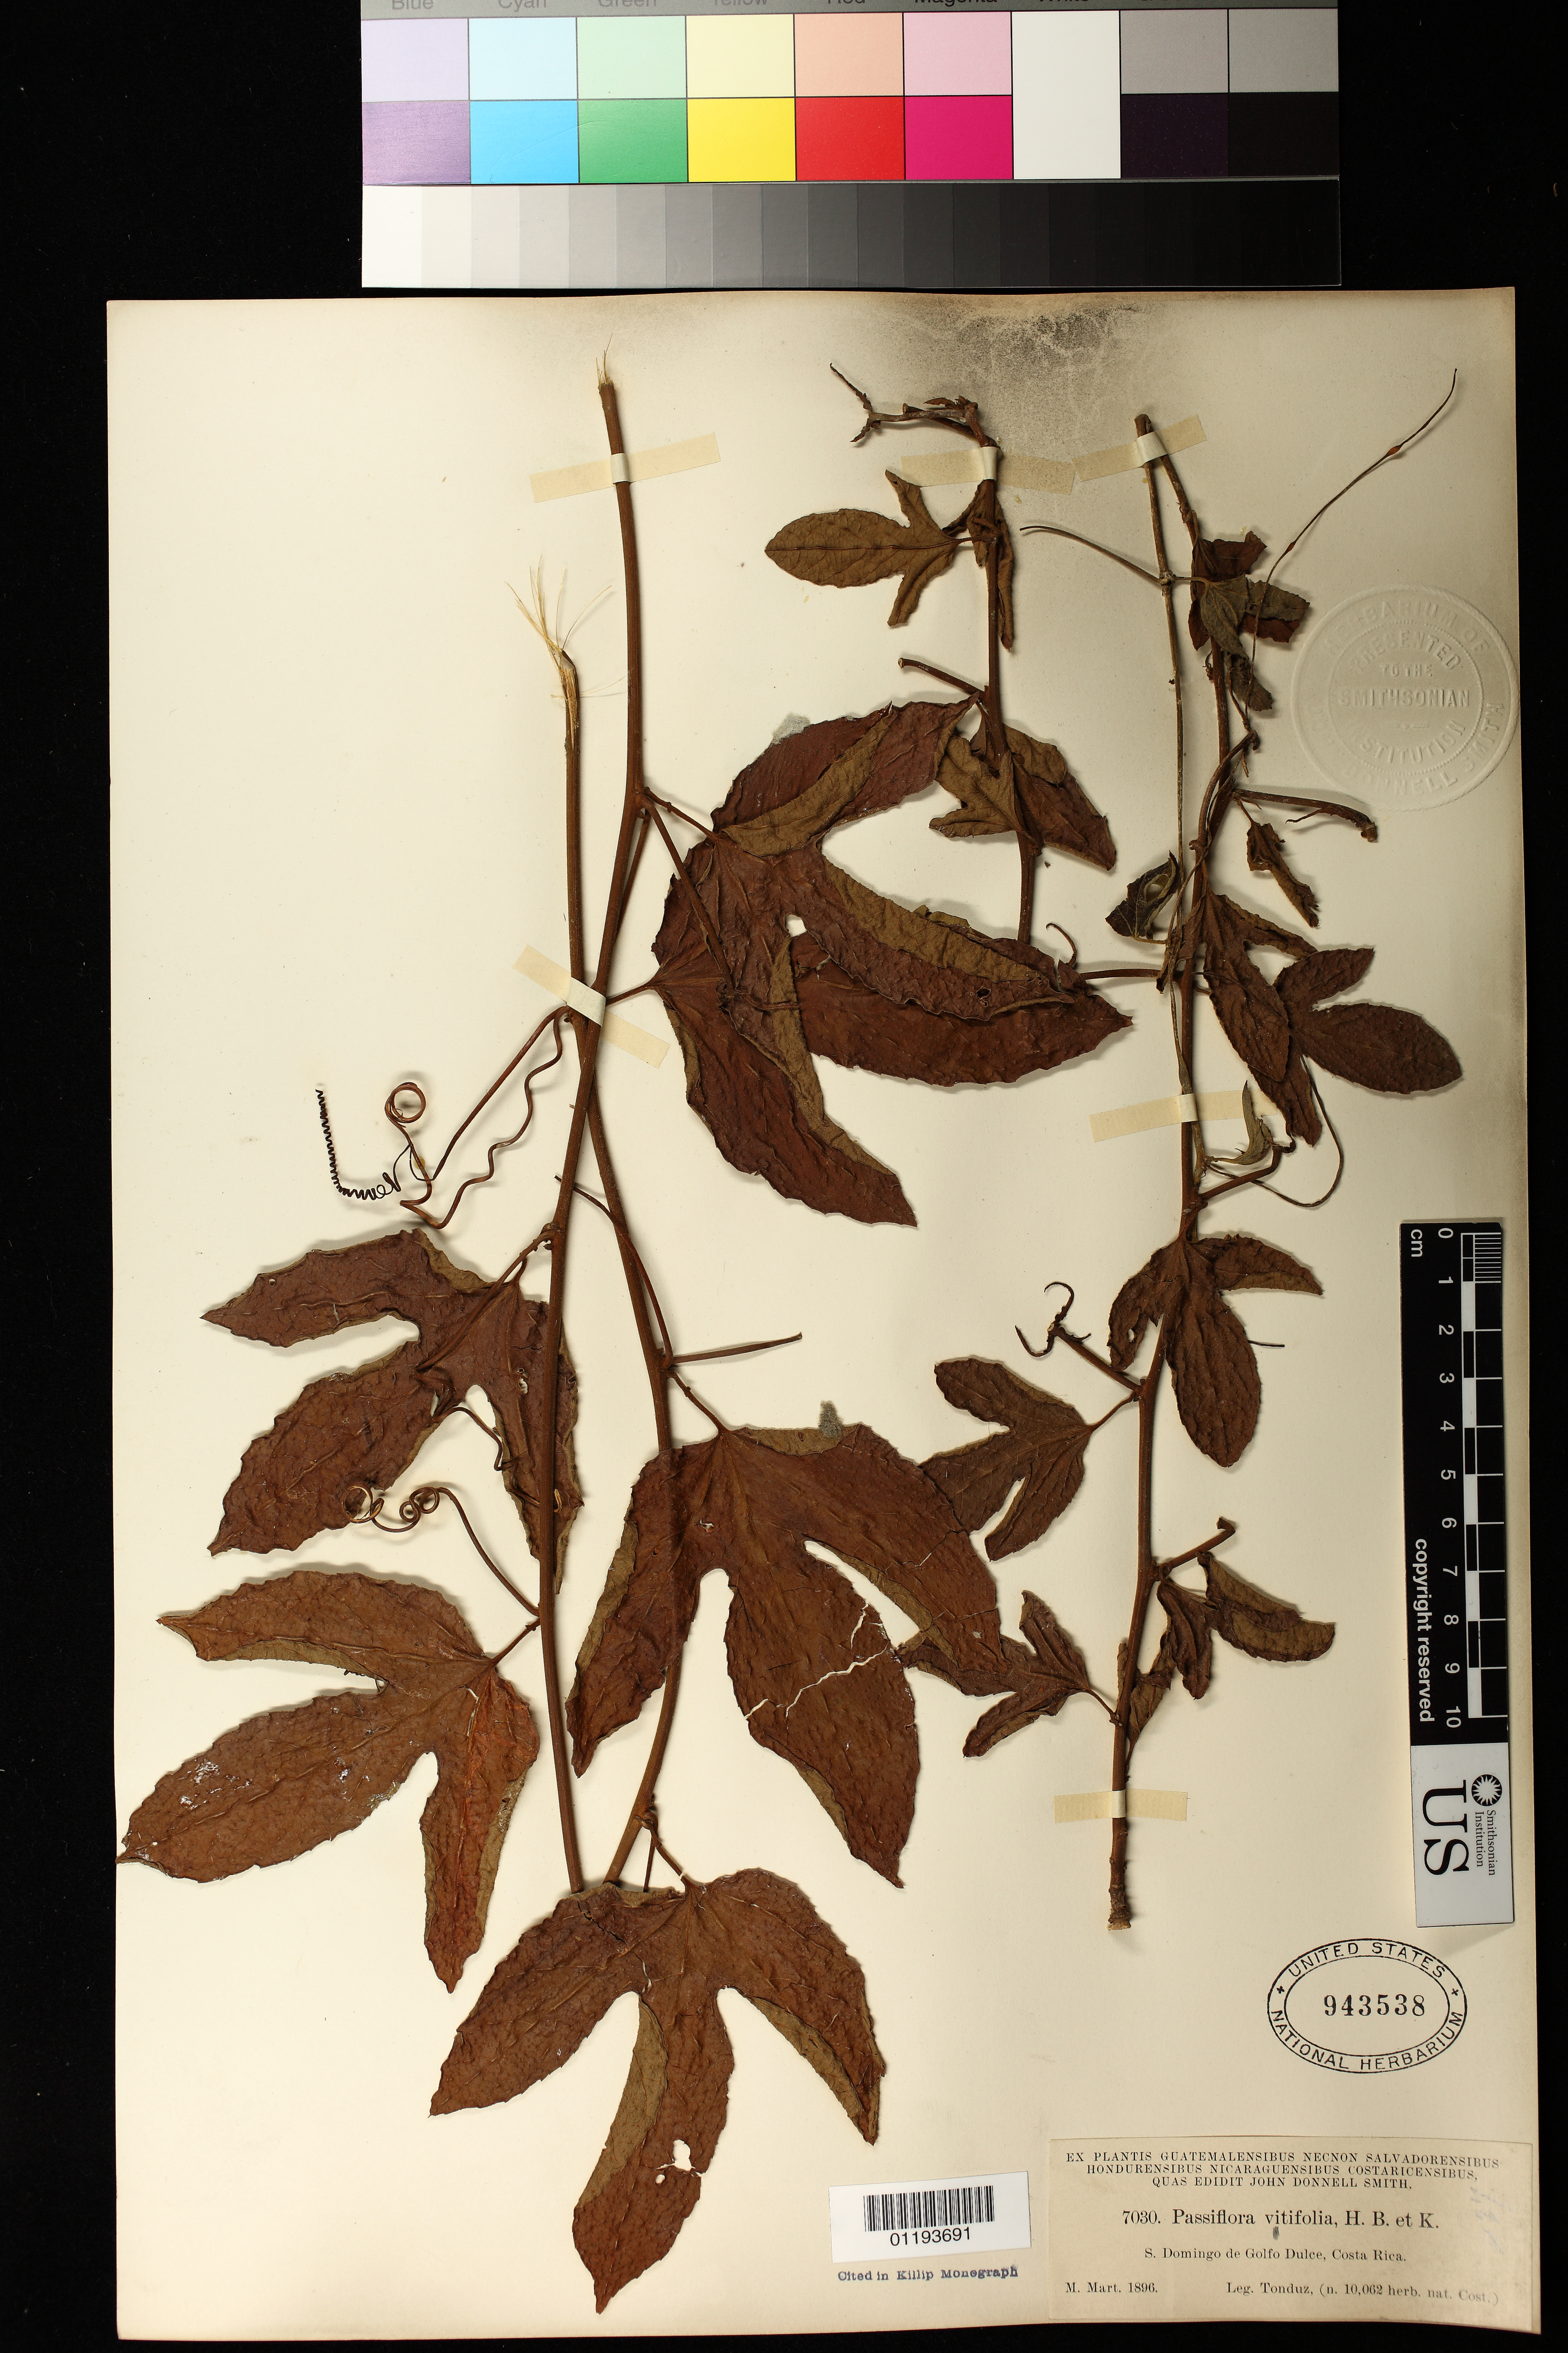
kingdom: Plantae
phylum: Tracheophyta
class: Magnoliopsida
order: Malpighiales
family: Passifloraceae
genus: Passiflora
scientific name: Passiflora vitifolia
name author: Kunth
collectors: A. Tonduz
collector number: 10062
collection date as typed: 1896-03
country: Costa Rica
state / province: Puntarenas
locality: S. Domingo de Golfo Dulce [Golfo Dulce]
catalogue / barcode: US 943538